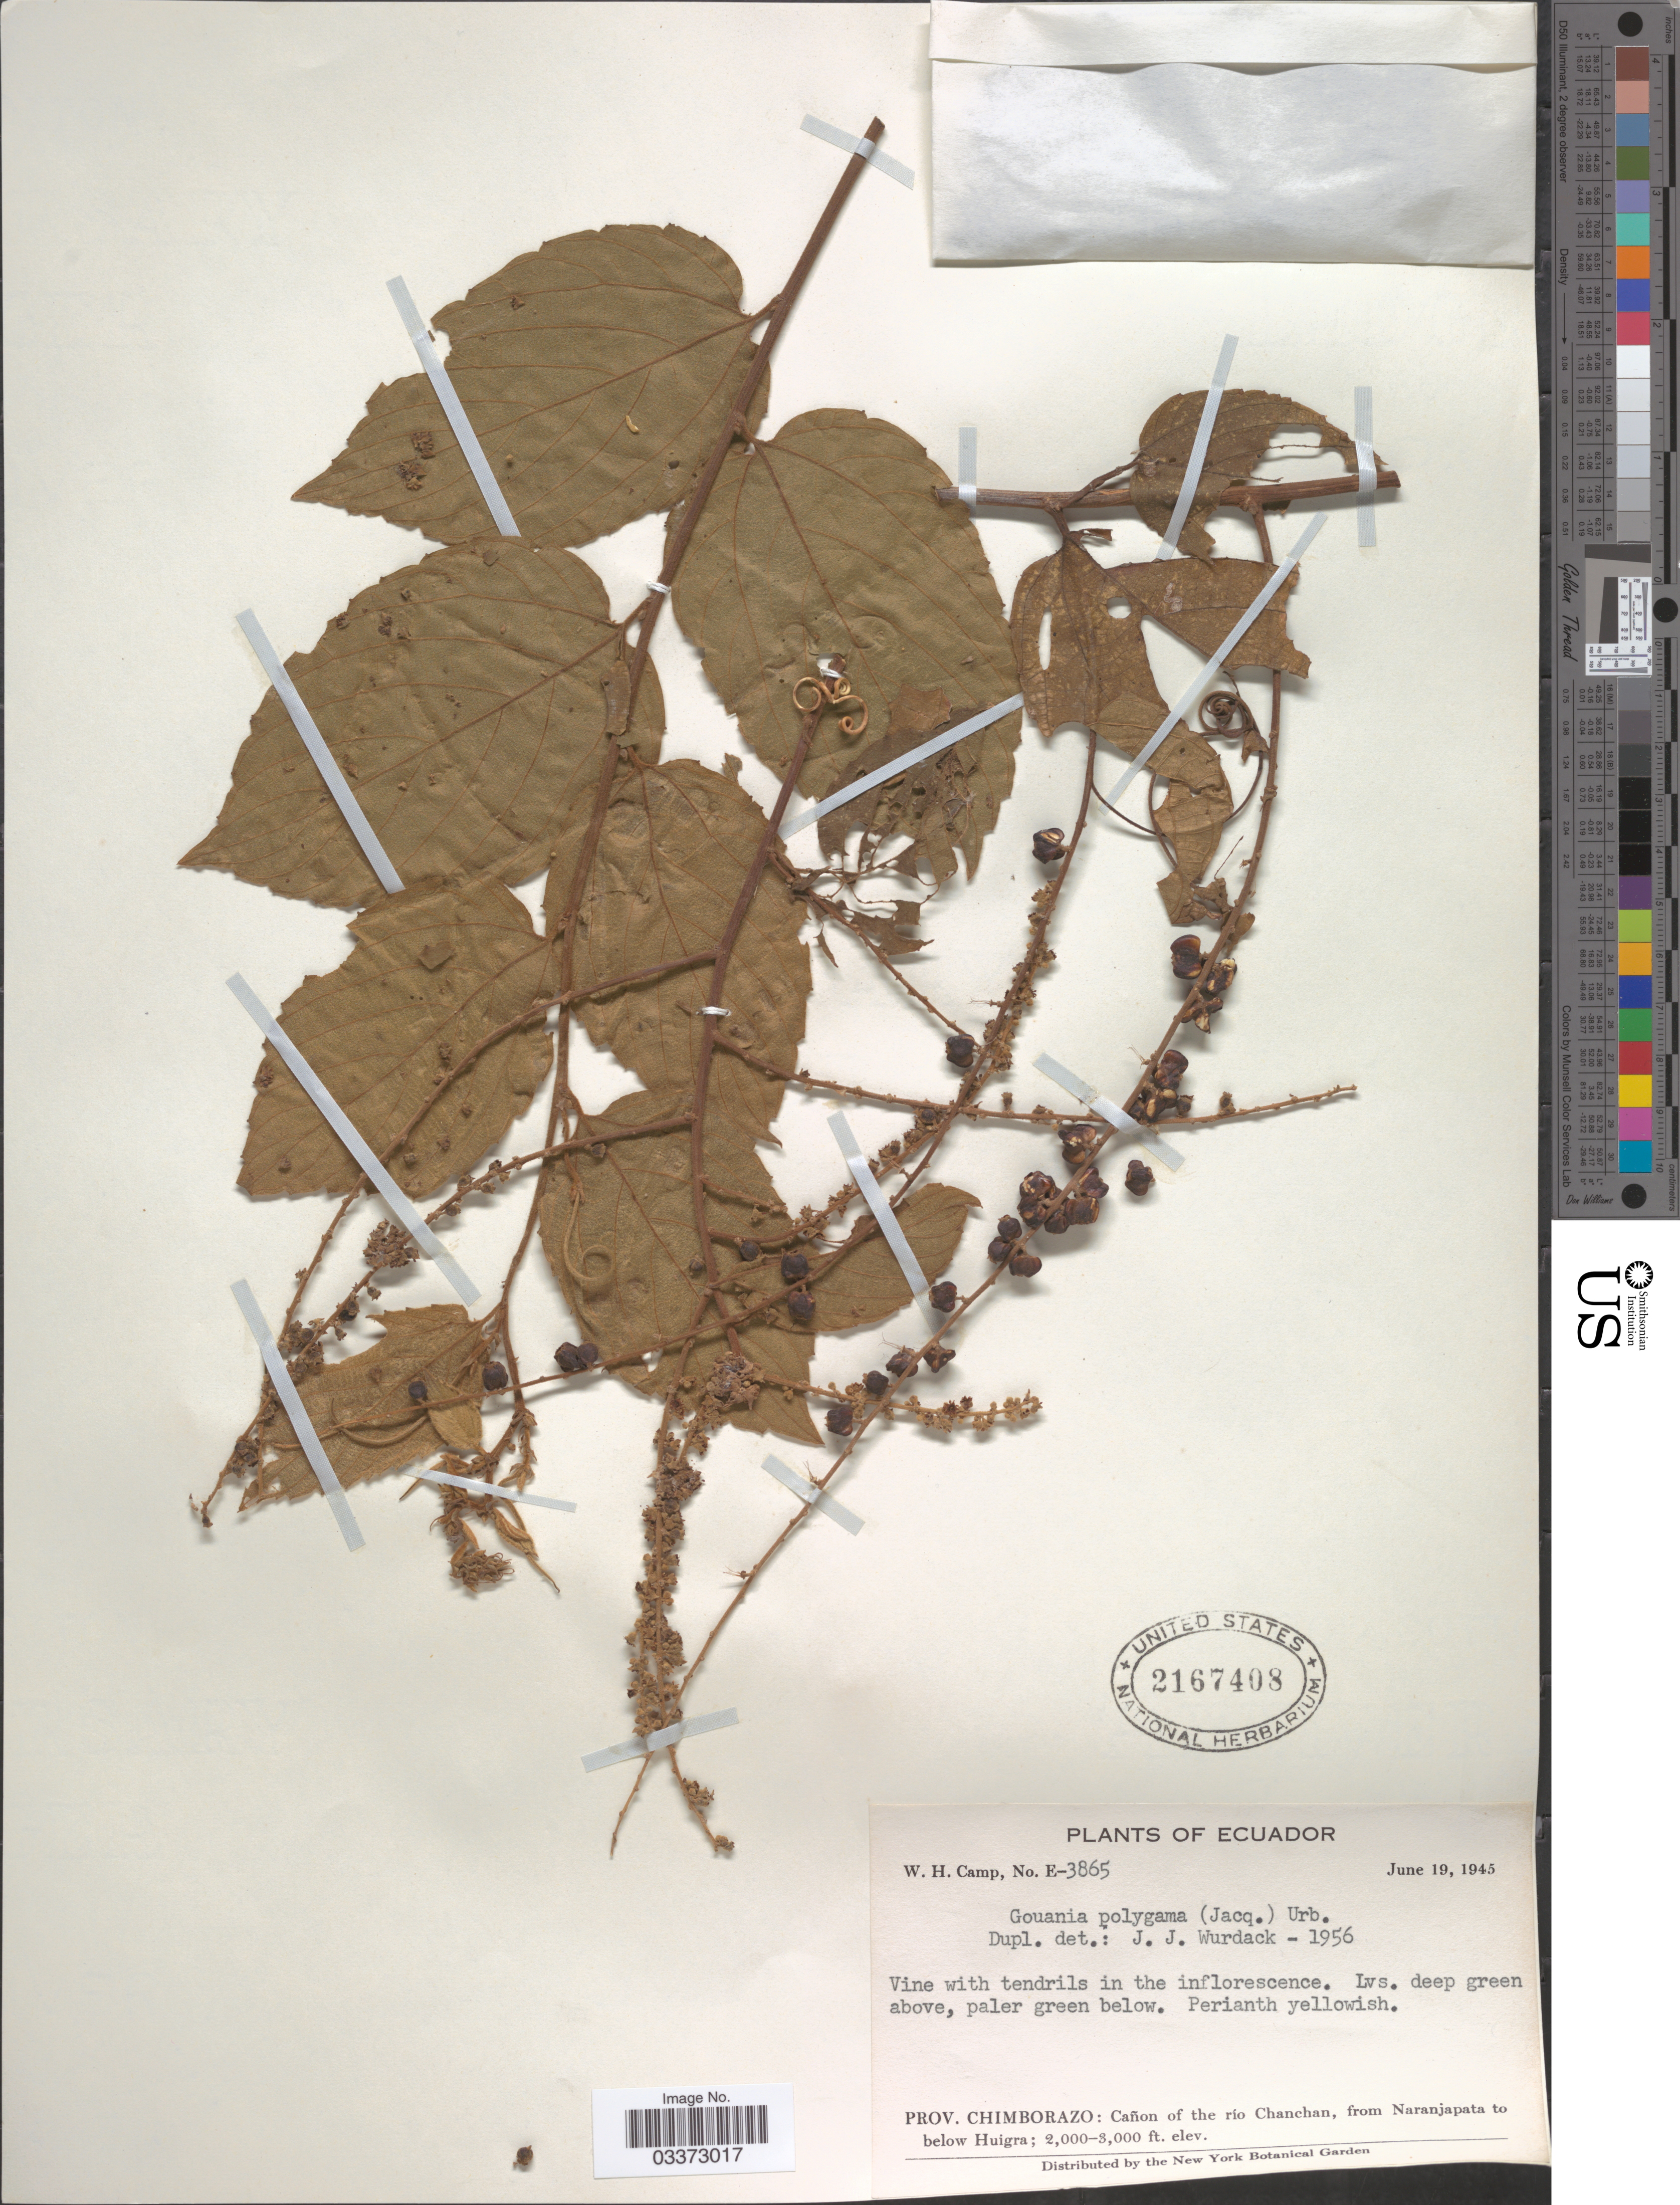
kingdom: Plantae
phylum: Tracheophyta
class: Magnoliopsida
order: Rosales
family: Rhamnaceae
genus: Gouania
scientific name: Gouania polygama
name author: (Jacq.) Urb.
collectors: W. H. Camp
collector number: E-3865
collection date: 1945-06-19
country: Ecuador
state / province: Chimborazo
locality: Cañon of the río Chanchan, from Naranjapata to below Huigra.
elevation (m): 610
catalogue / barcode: US 2167408